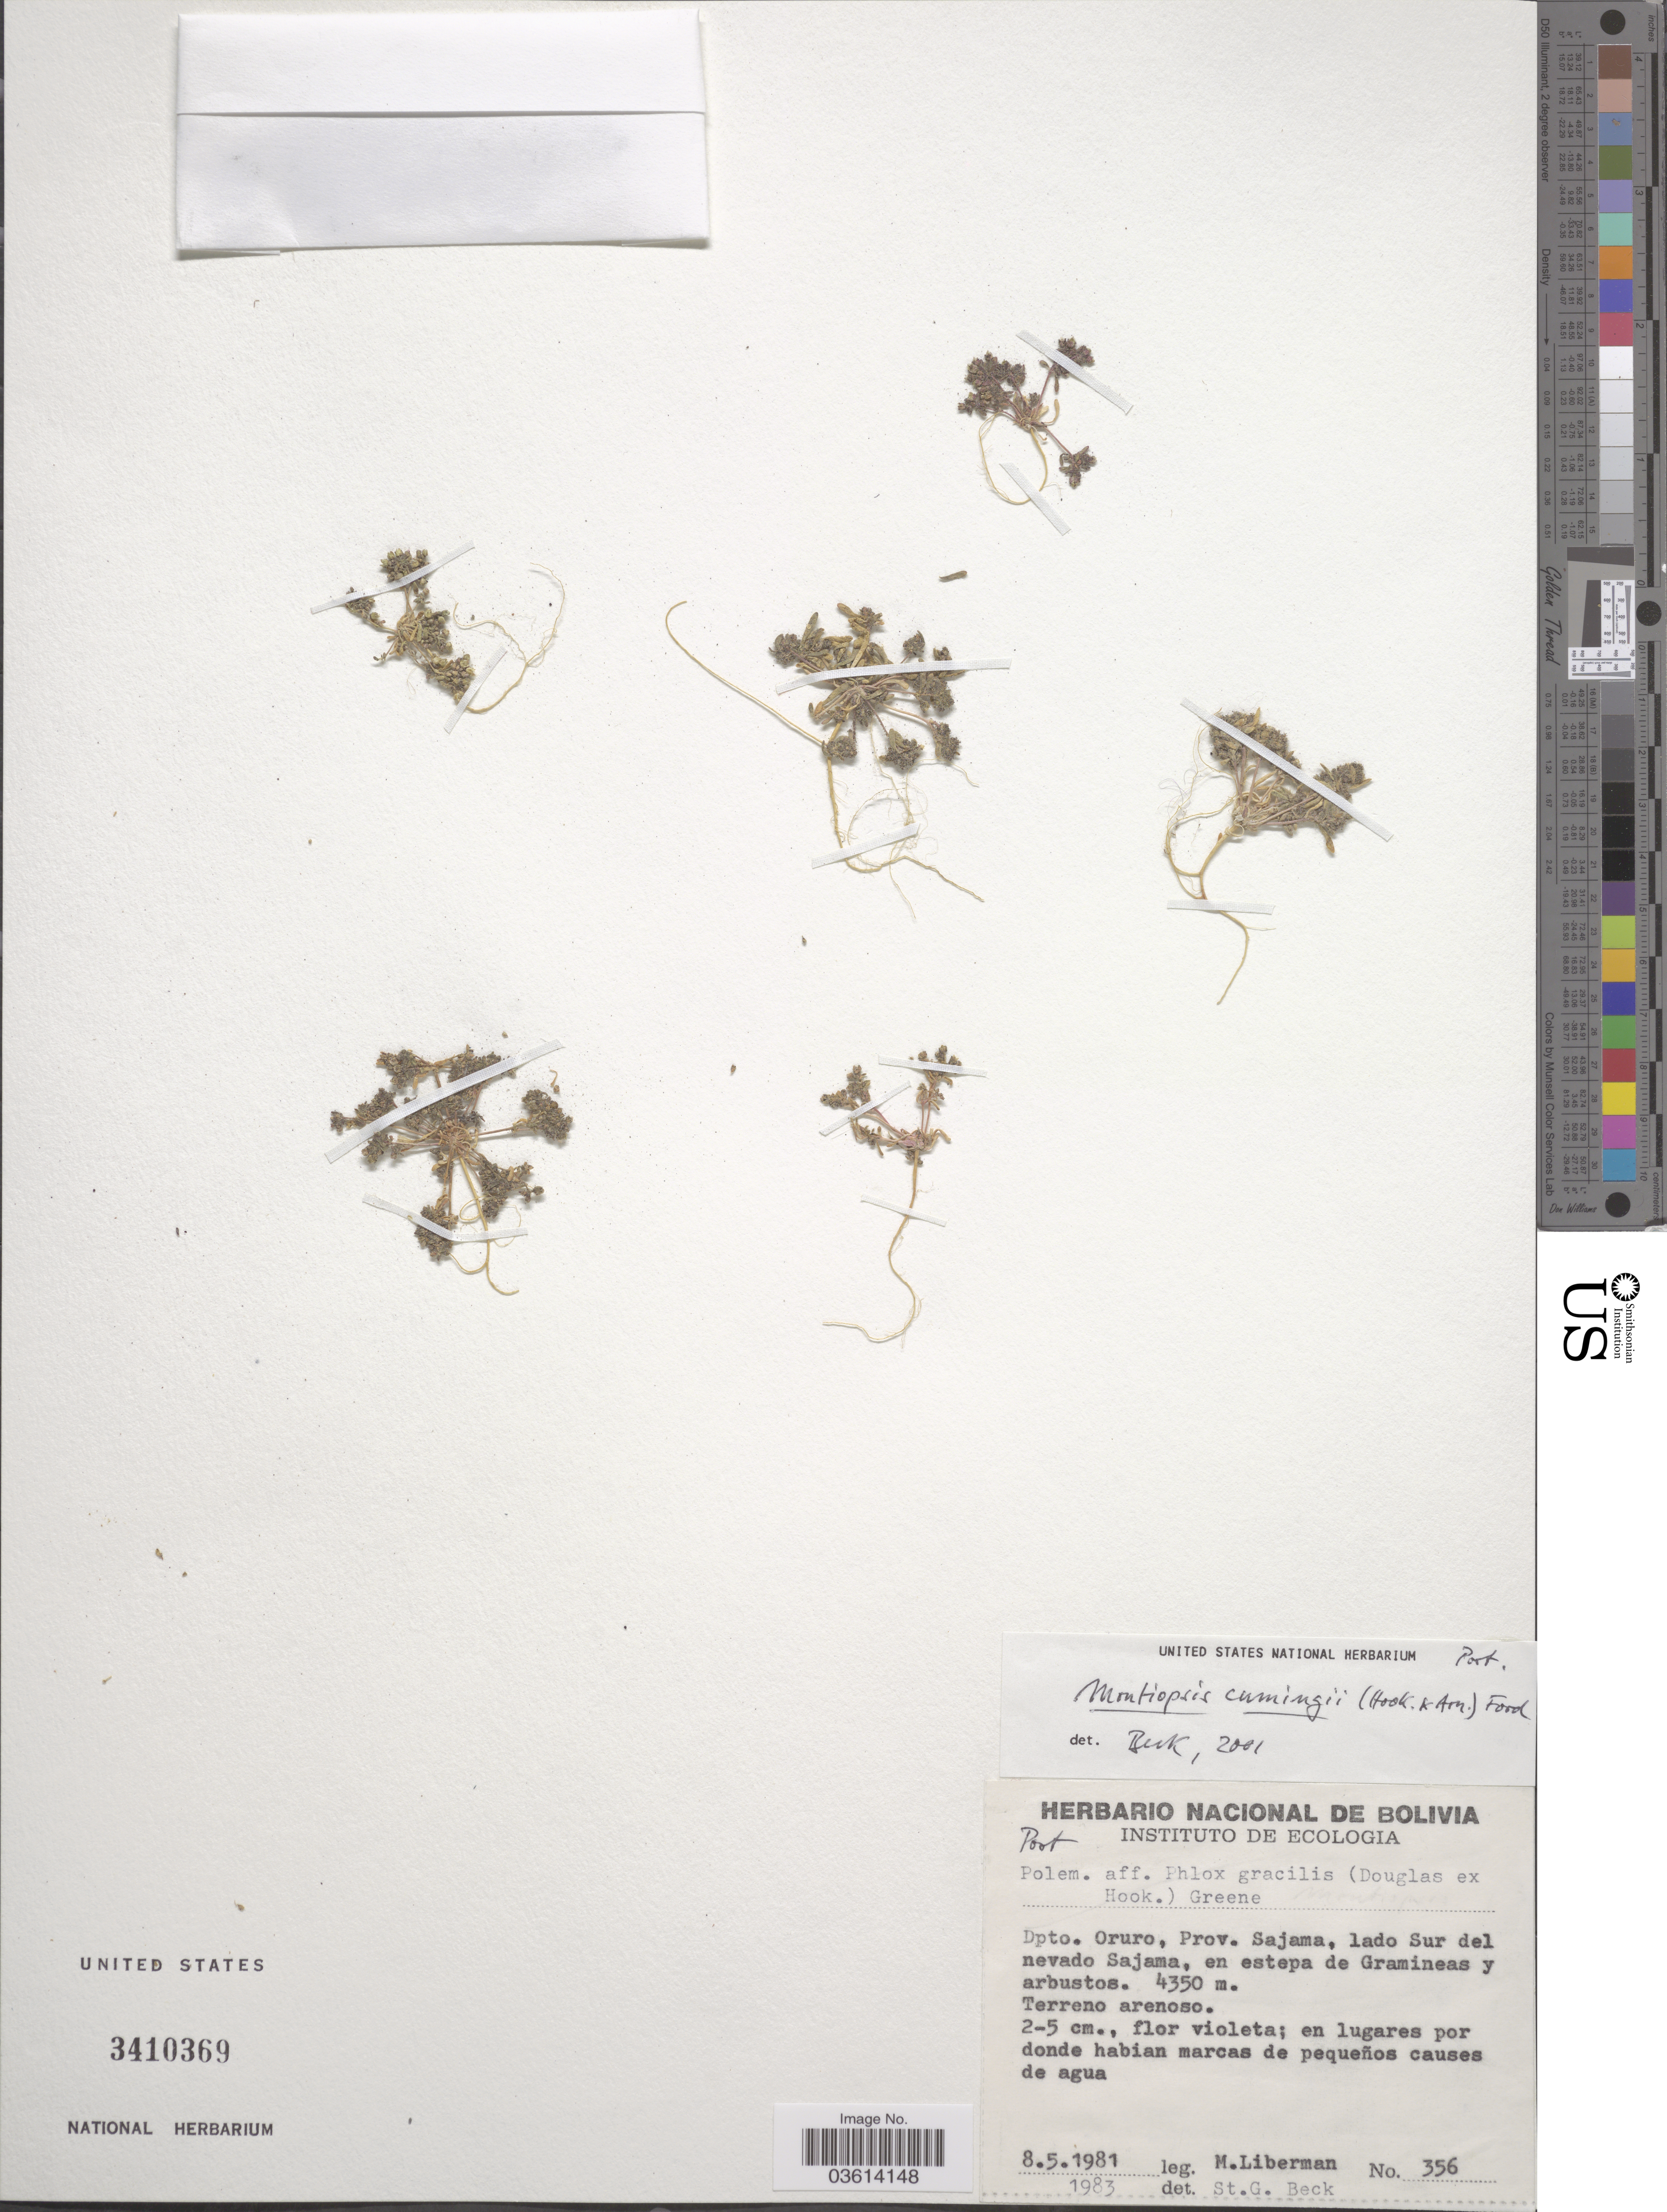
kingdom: Plantae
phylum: Tracheophyta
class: Magnoliopsida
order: Caryophyllales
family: Montiaceae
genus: Montiopsis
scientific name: Montiopsis cumingii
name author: (Hook. & Arn.) D.I. Ford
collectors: M. Liberman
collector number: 356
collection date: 1981-05-08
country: Bolivia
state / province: Oruro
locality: Dpto. Oruro, Prov. Sajama, lado Sur del nevado Sajama, en estepa de Gramineas y arbustos.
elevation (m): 4350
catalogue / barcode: US 3410369